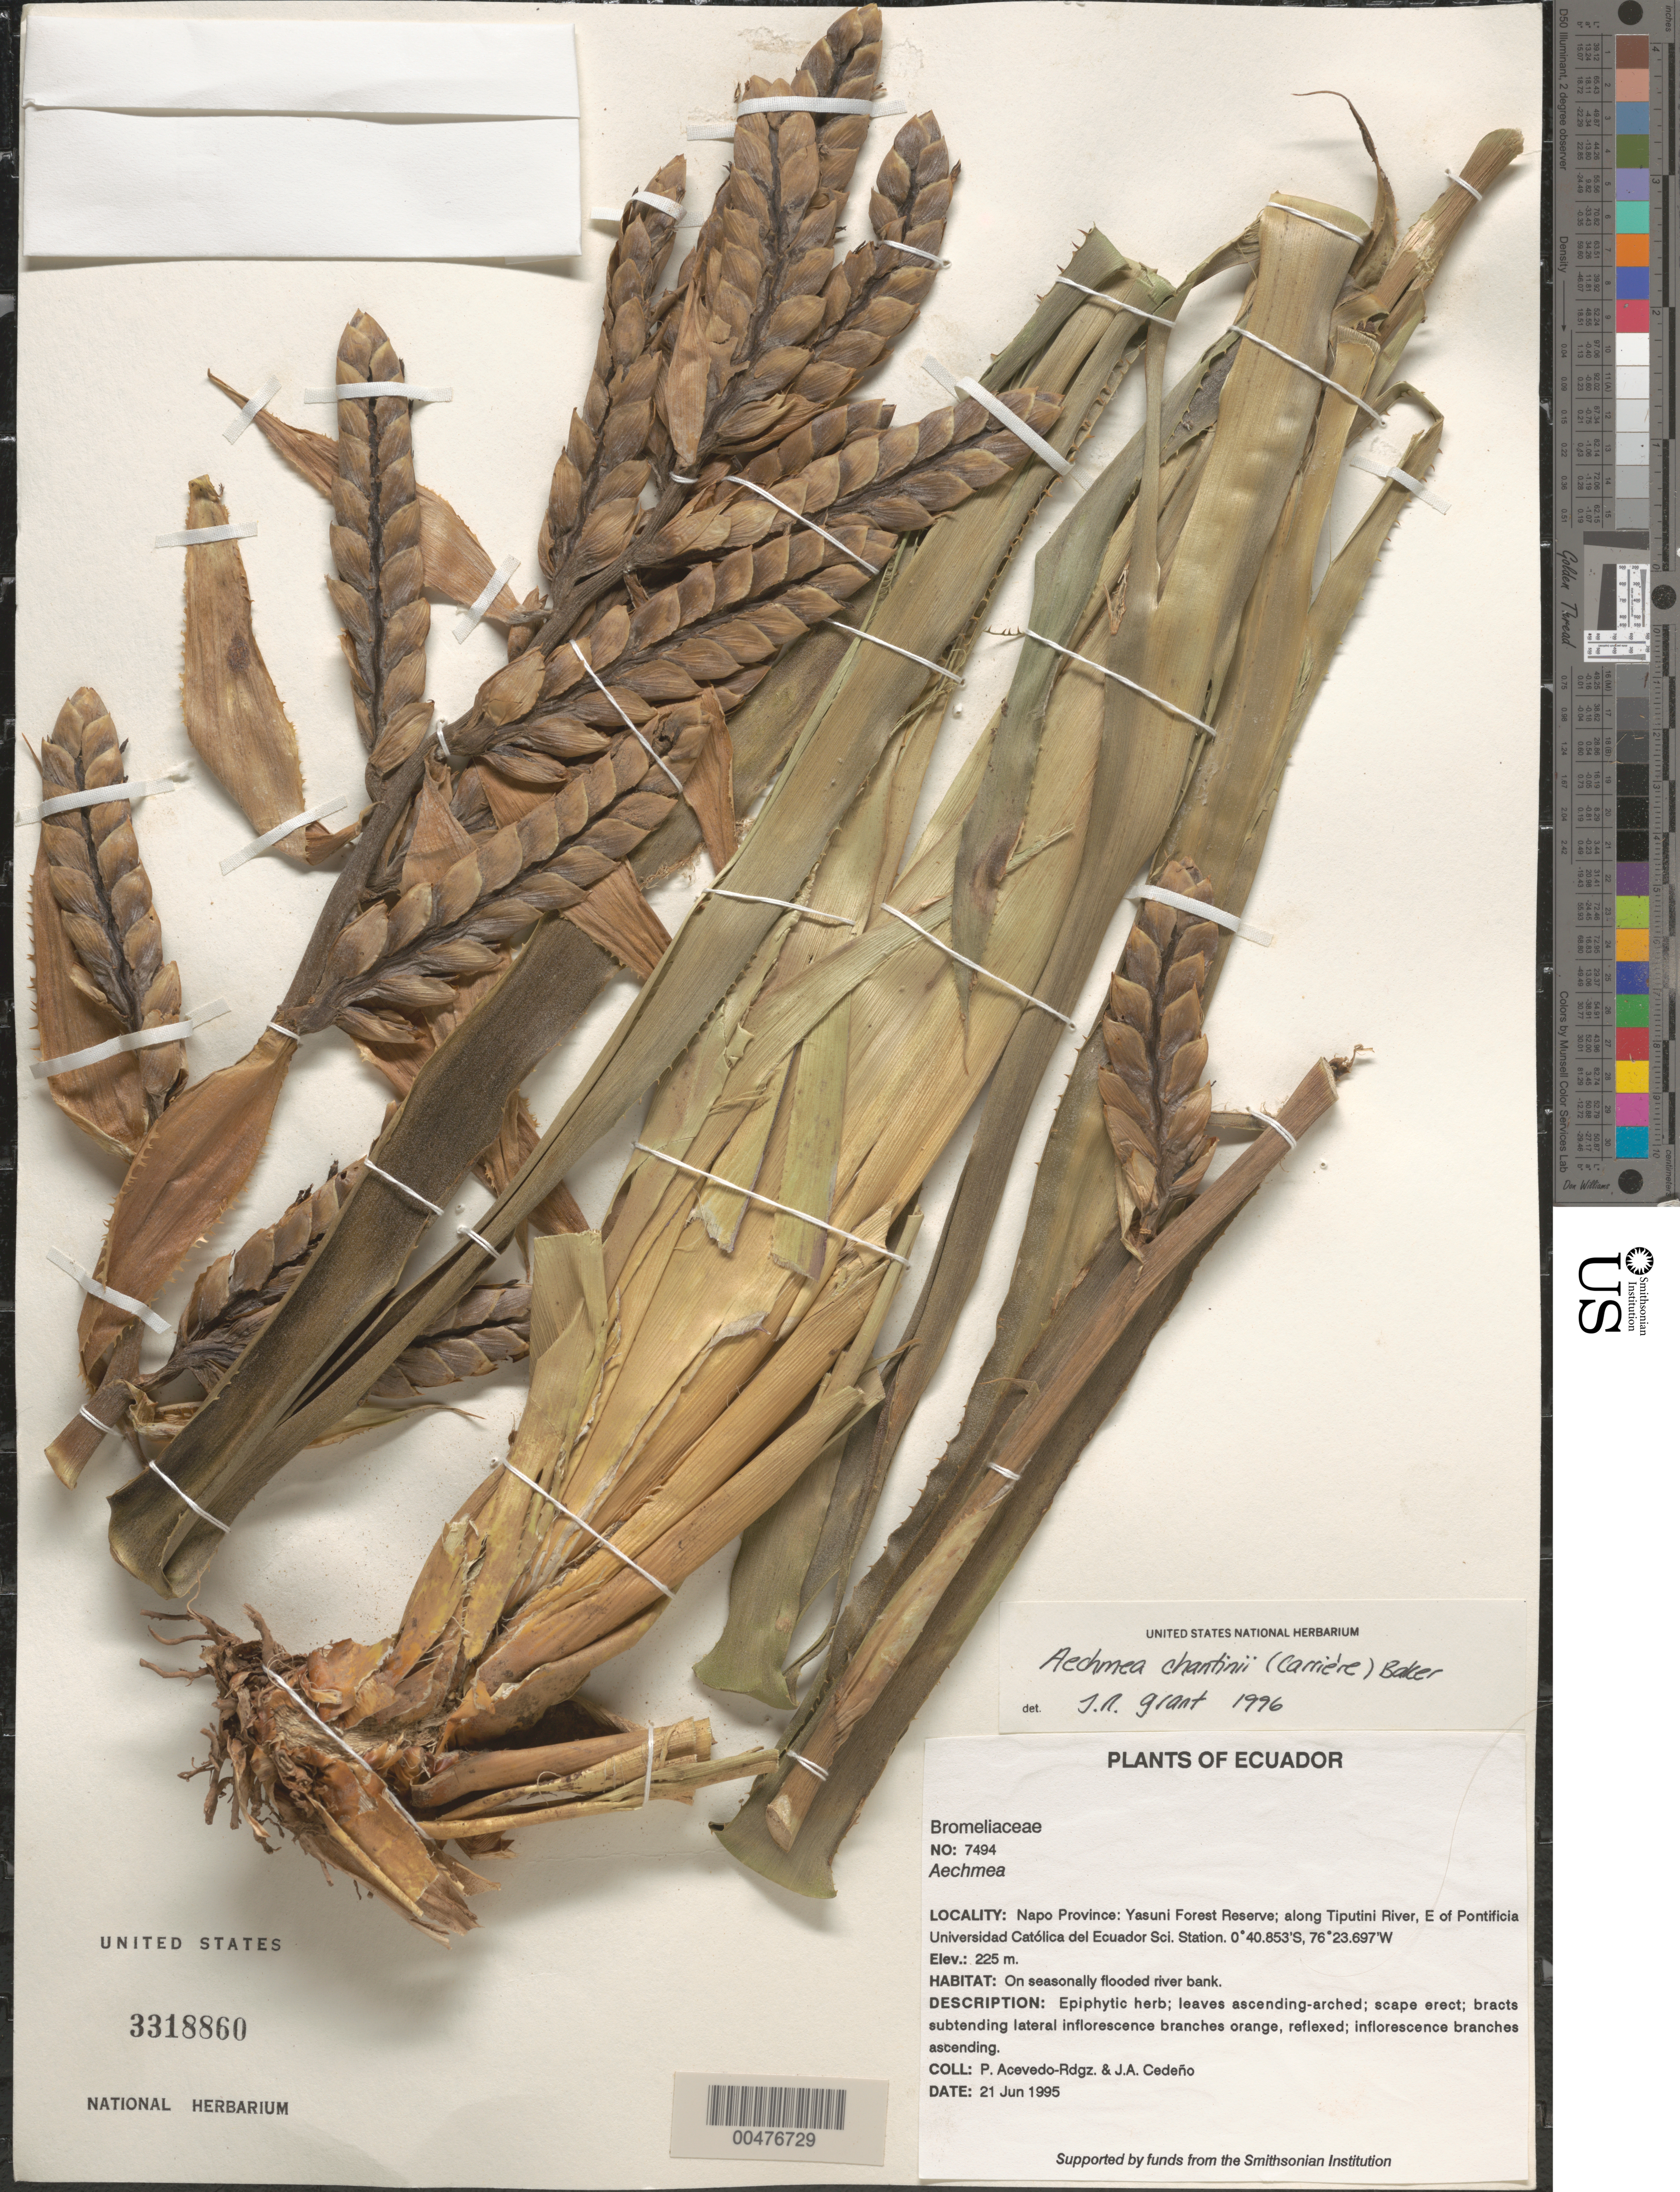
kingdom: Plantae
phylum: Tracheophyta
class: Liliopsida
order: Poales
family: Bromeliaceae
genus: Aechmea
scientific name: Aechmea chantinii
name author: (Carrière) Baker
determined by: Grant, J. R., (SWITZERLAND)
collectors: P. Acevedo-Rodr. & J. A. Cedeño M.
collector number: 7494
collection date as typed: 21 Jun 1995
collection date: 1995-06-21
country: Ecuador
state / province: Napo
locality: Napo Province: Yasuni Forest Reserve; along Tiputini River, E of Pontificia Universidad Católica del Ecuador Sci. Station.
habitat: On seasonally flooded river bank.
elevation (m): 225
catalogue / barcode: US 3318860